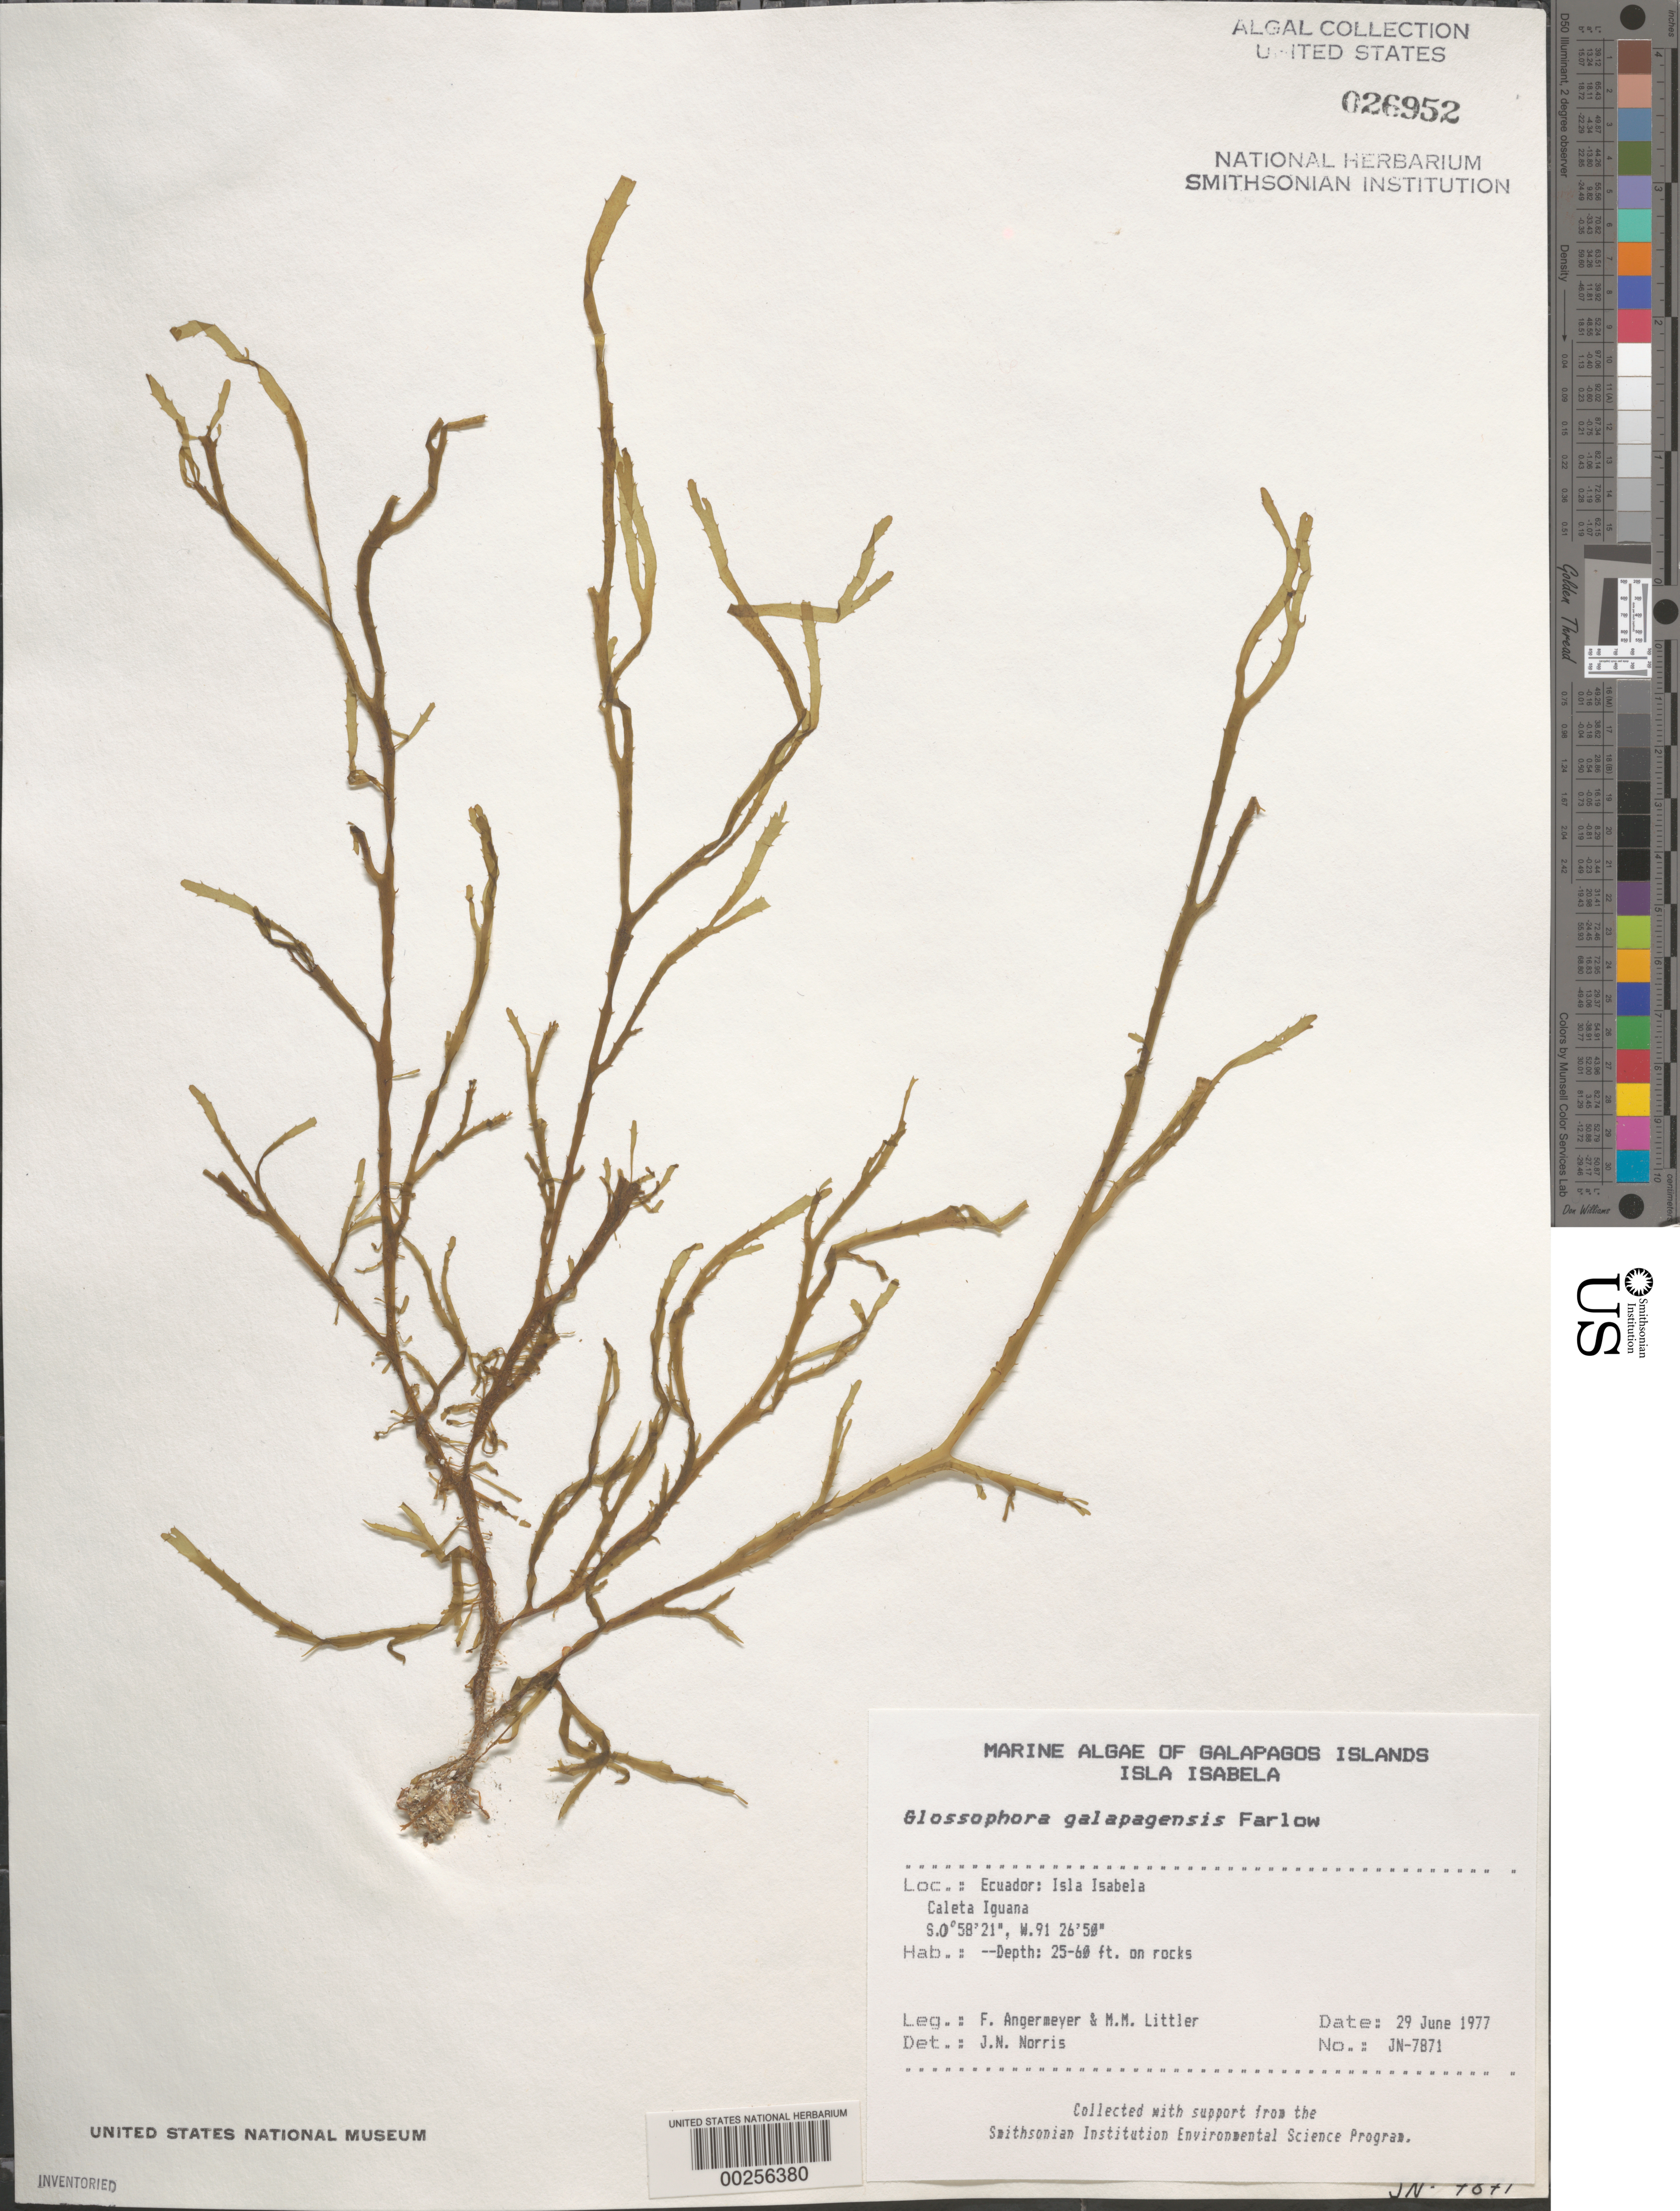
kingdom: Chromista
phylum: Ochrophyta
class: Phaeophyceae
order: Dictyotales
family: Dictyotaceae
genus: Dictyota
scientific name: Dictyota galapagensis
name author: (Farl.) De Clerck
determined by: Algae name updating Project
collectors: F. Angermeyer & M. M. Littler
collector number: Jn-7871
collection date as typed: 29 Jun 1977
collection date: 1977-06-29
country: Ecuador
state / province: Colón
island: Isabela [Albemarle]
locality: Caleta Iguana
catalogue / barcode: US 26952